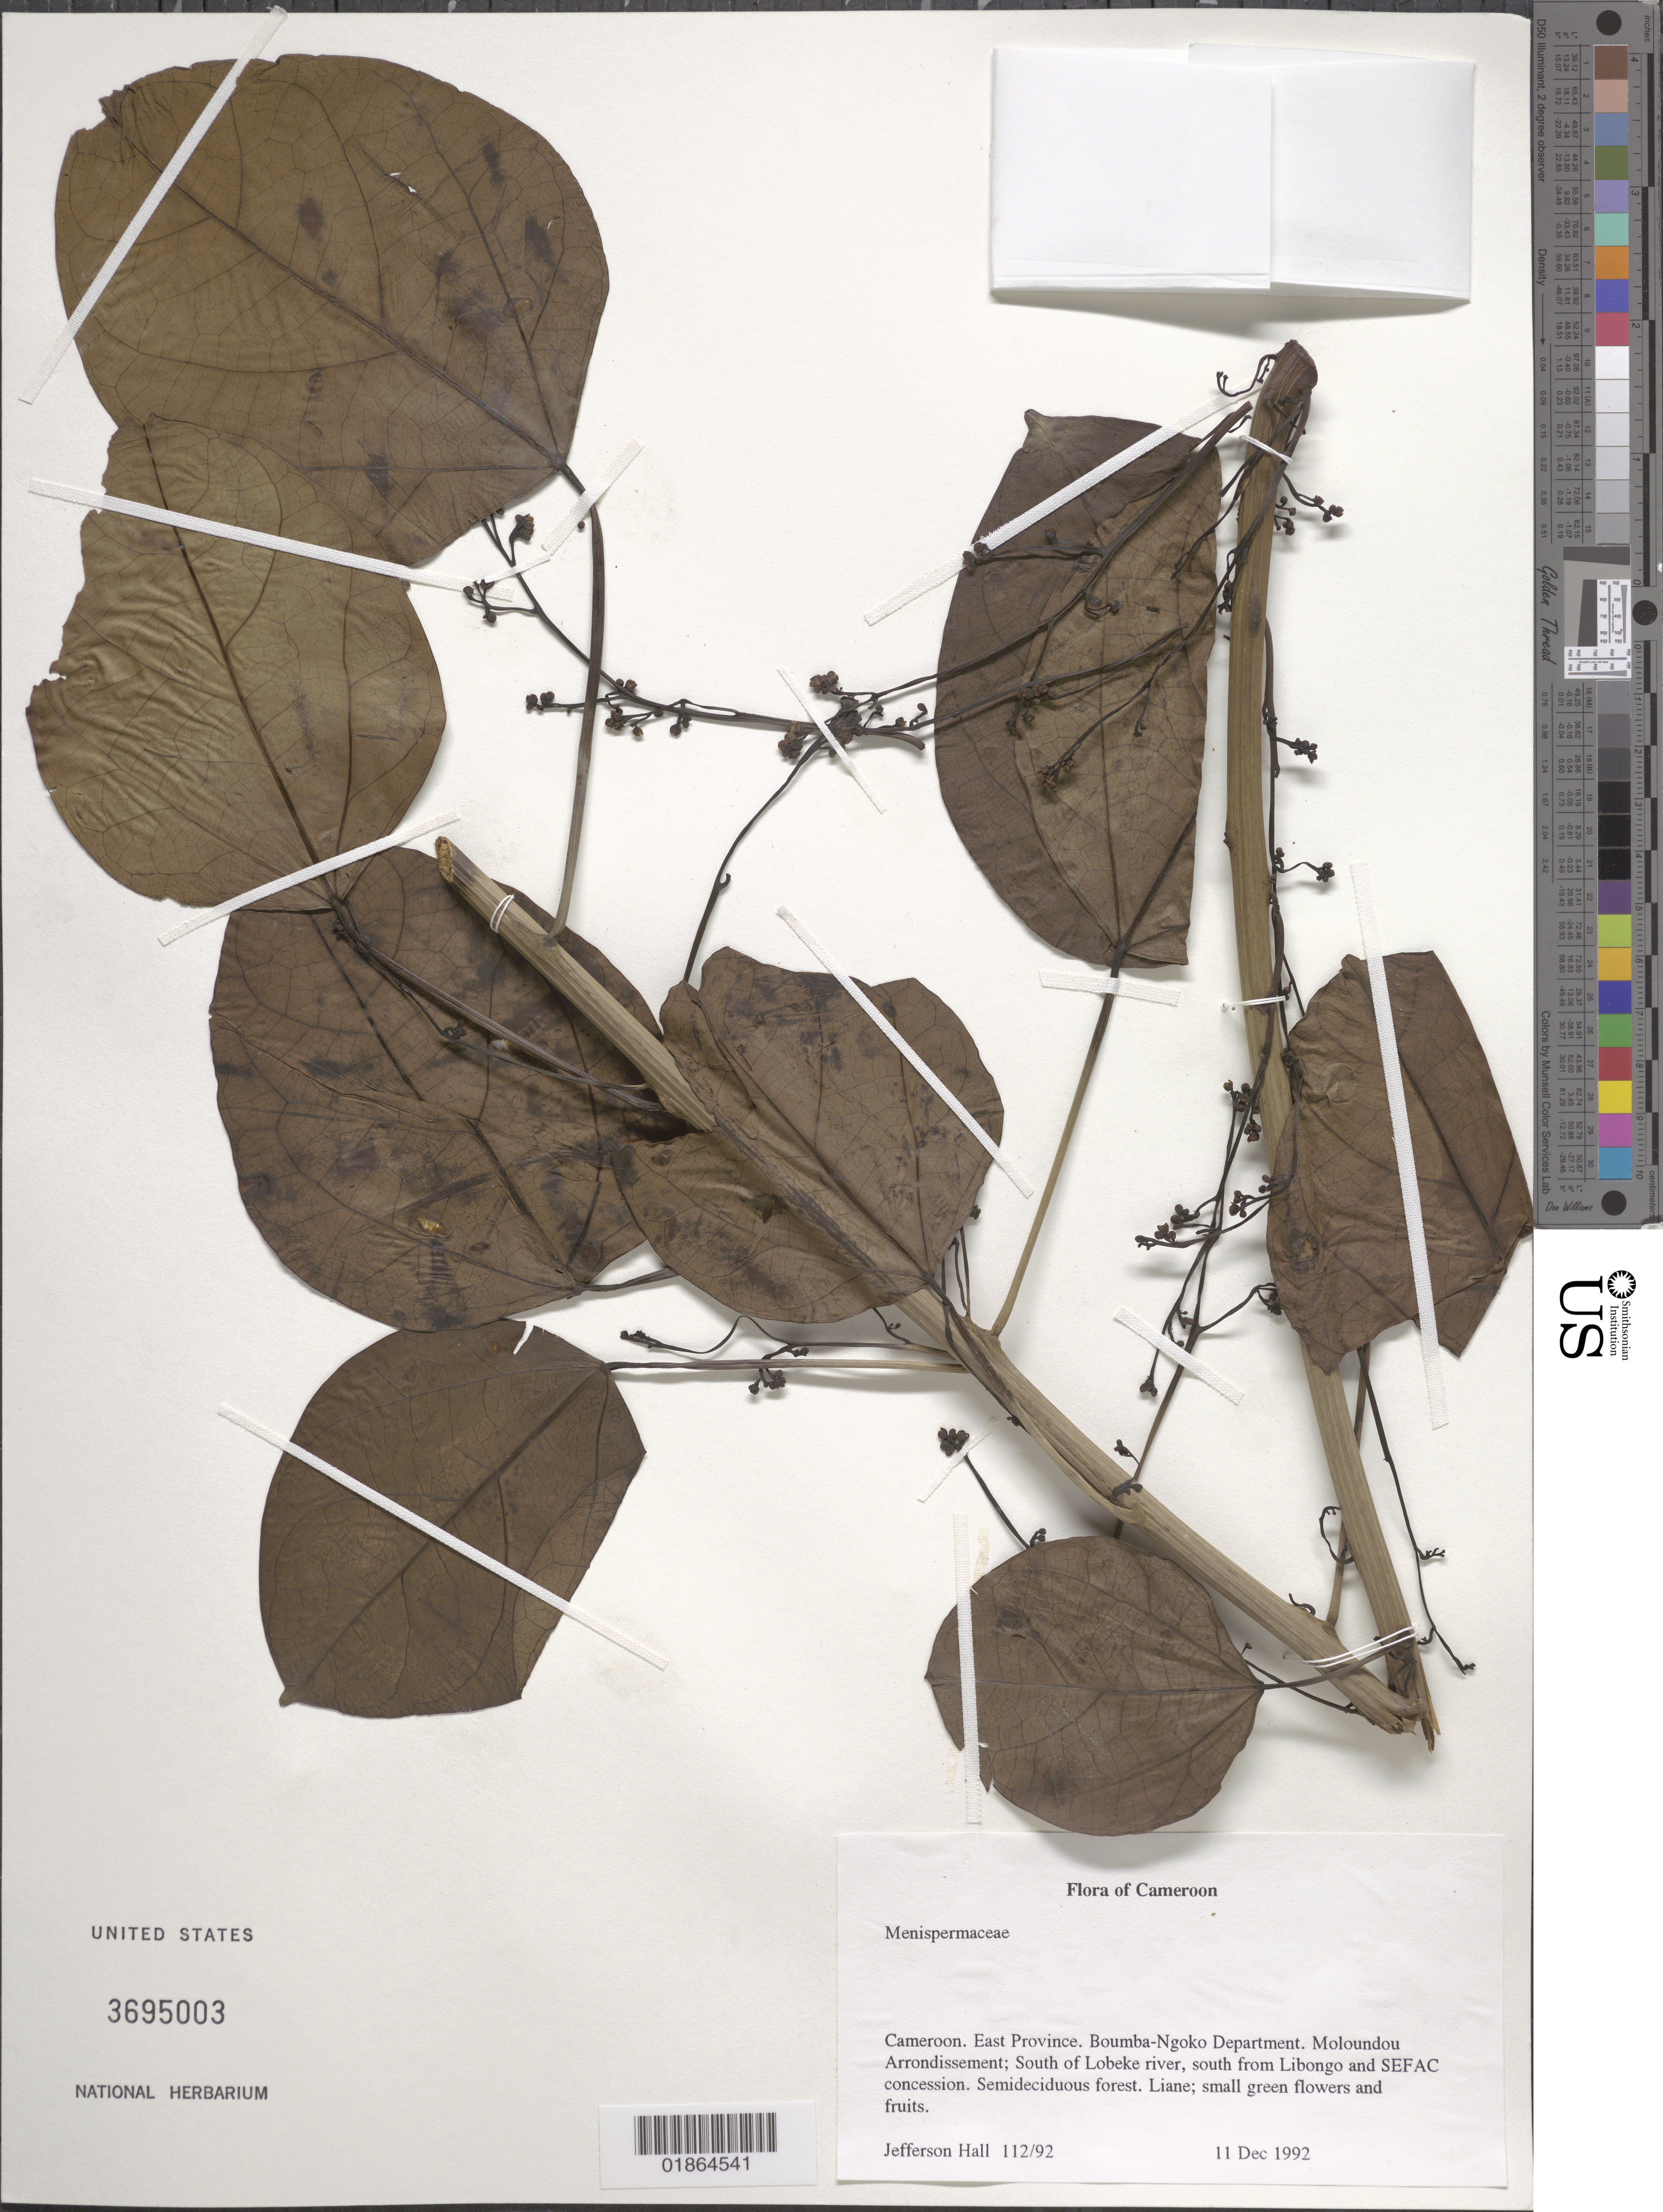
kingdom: Plantae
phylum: Tracheophyta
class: Magnoliopsida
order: Ranunculales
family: Menispermaceae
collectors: J. Hall & -. Edouard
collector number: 112/92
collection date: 1992-12-10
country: Cameroon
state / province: Est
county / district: Boumba-ngoko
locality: Moloundou Arrondissement; old SFIS logging concession.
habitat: Semideciduous forest.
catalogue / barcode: US 3695003